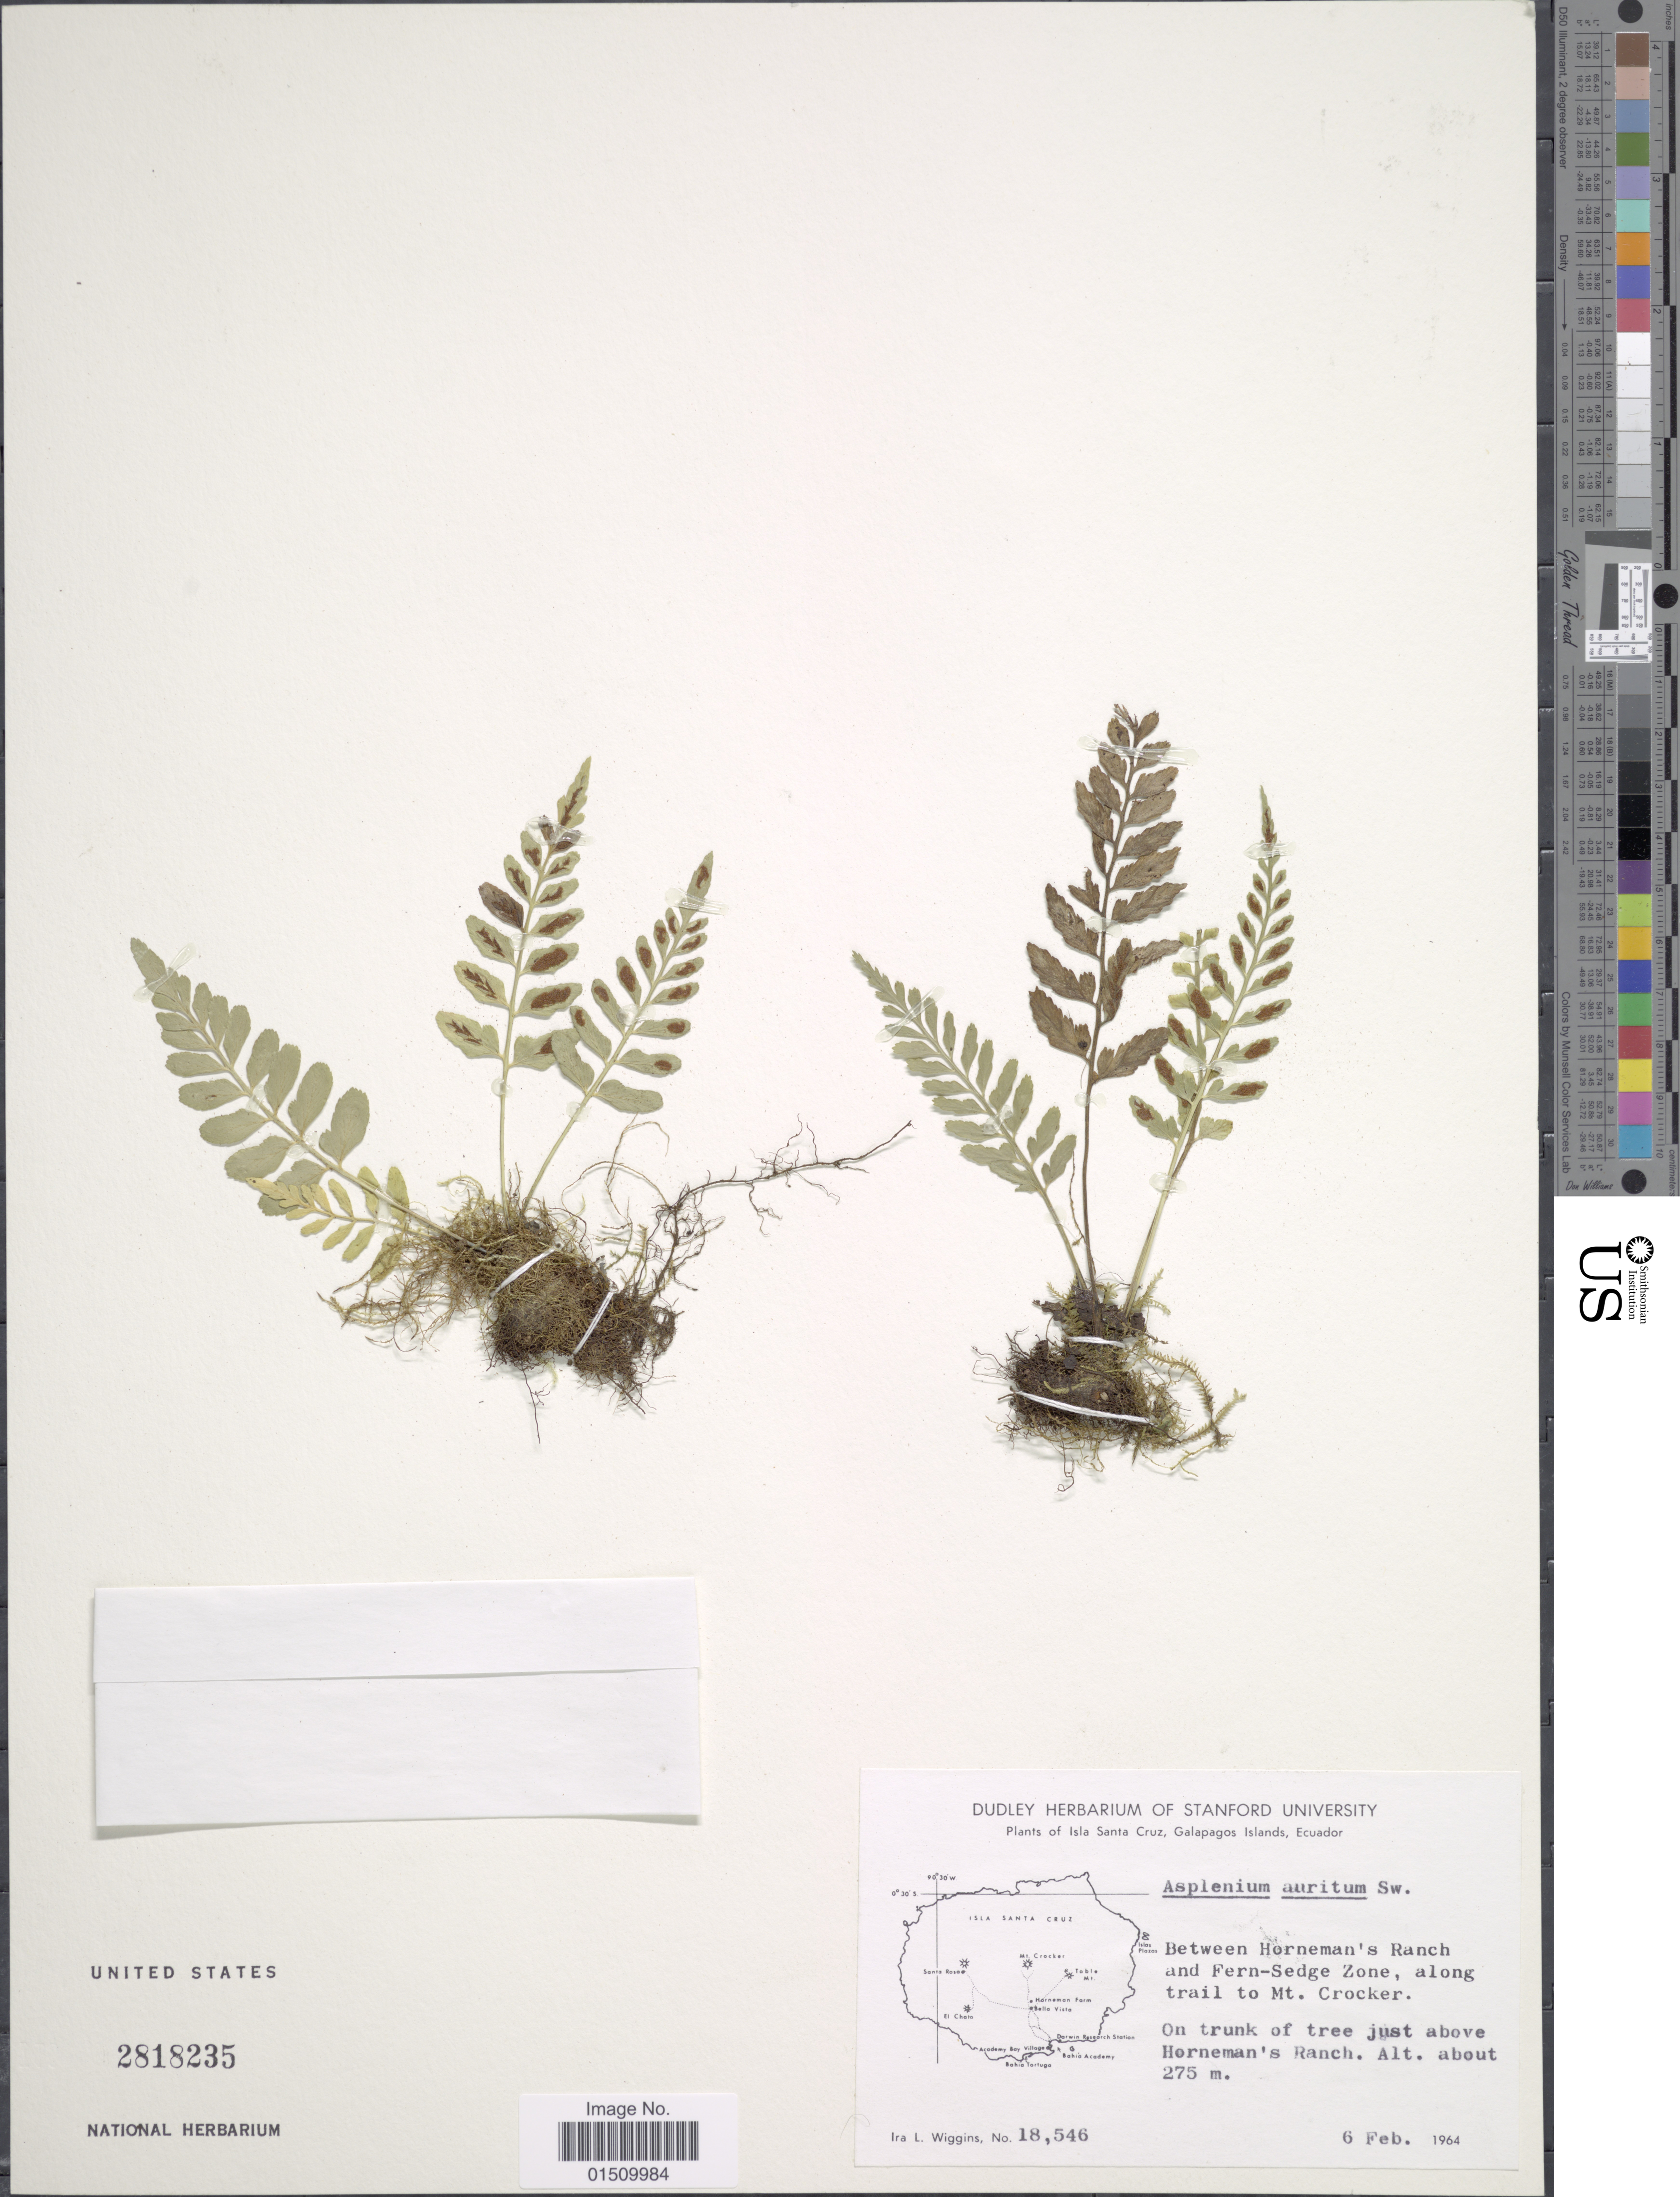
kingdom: Plantae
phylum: Tracheophyta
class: Polypodiopsida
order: Polypodiales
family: Aspleniaceae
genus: Asplenium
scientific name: Asplenium auritum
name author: Sw.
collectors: I. L. Wiggins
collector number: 18546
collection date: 1964-02-06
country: Ecuador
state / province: Colón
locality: Isla Santa Cruz, Galapagos Islands, Ecuador, between Horneman's Ranch and Fern-Sedge Zone, along trail to Mt.Crocker. On trunk of tree just above Herneman's Ranch.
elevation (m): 275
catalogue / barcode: US 2818235